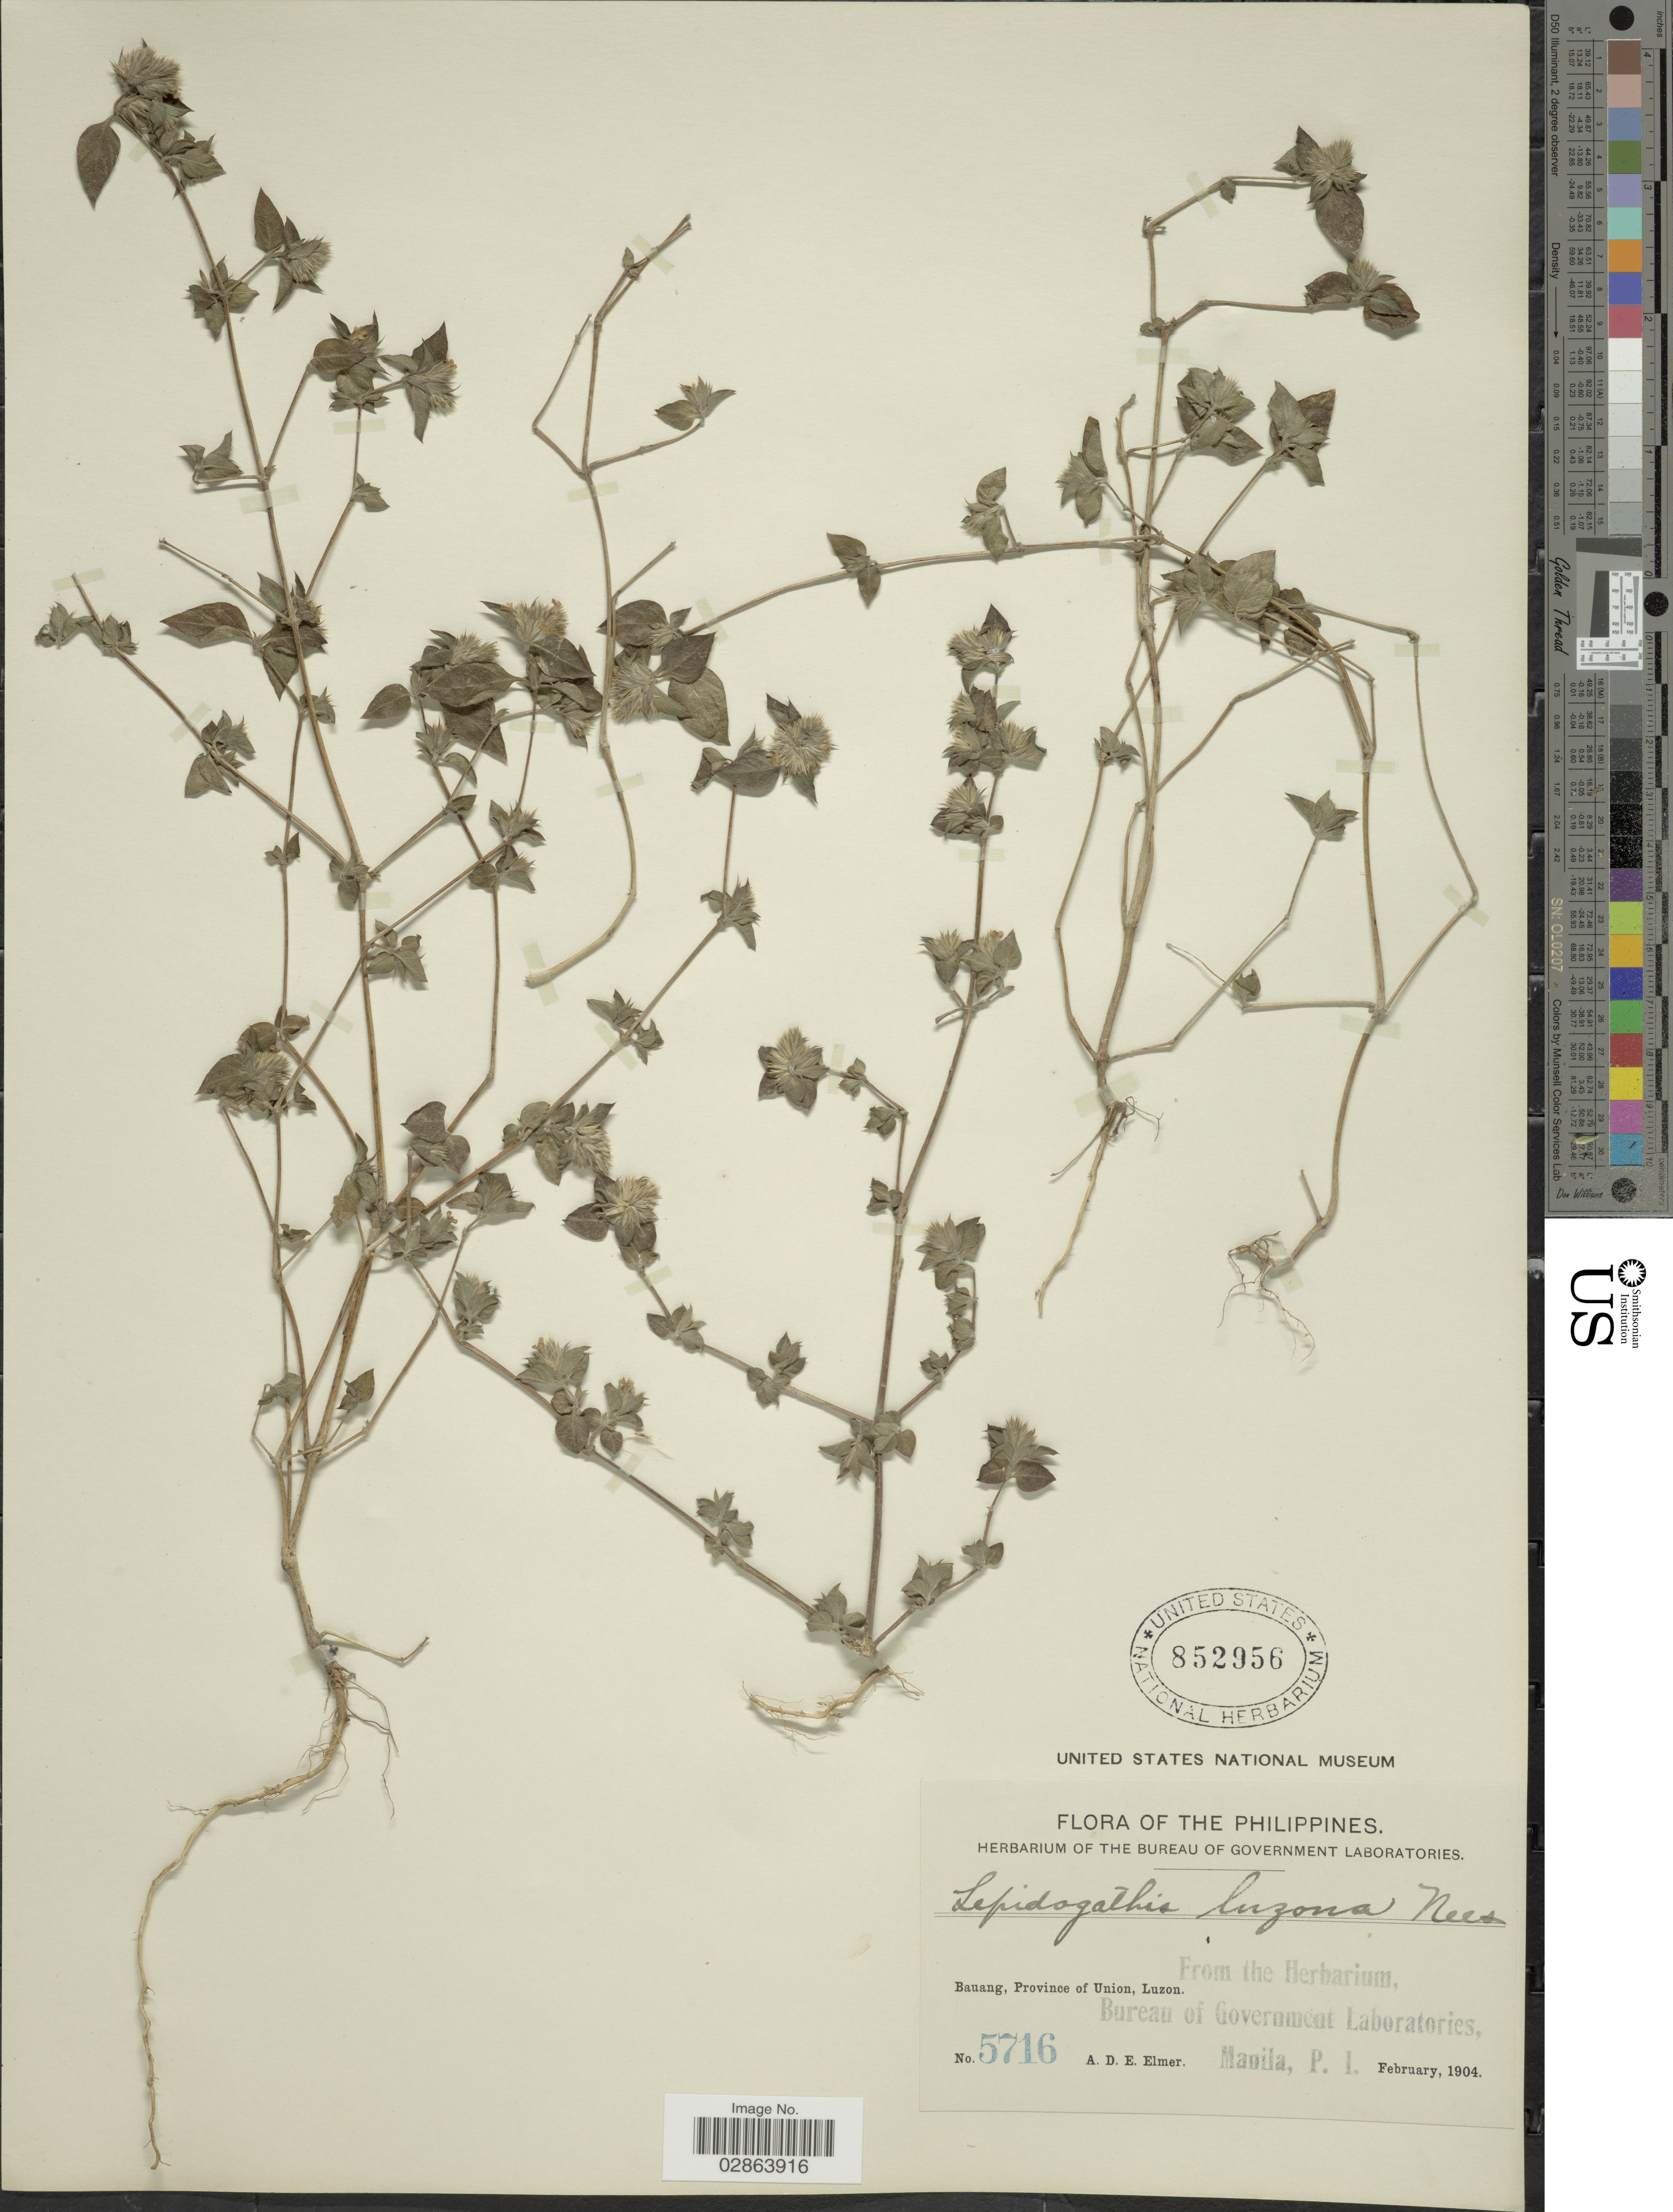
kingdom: Plantae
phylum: Tracheophyta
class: Magnoliopsida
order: Lamiales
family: Acanthaceae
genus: Lepidagathis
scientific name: Lepidagathis secunda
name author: (Blanco) Nees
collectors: A. D. E. Elmer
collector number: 5716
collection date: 1904-02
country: Philippines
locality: Bauang, Province of Union, Luzon.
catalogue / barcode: US 852956